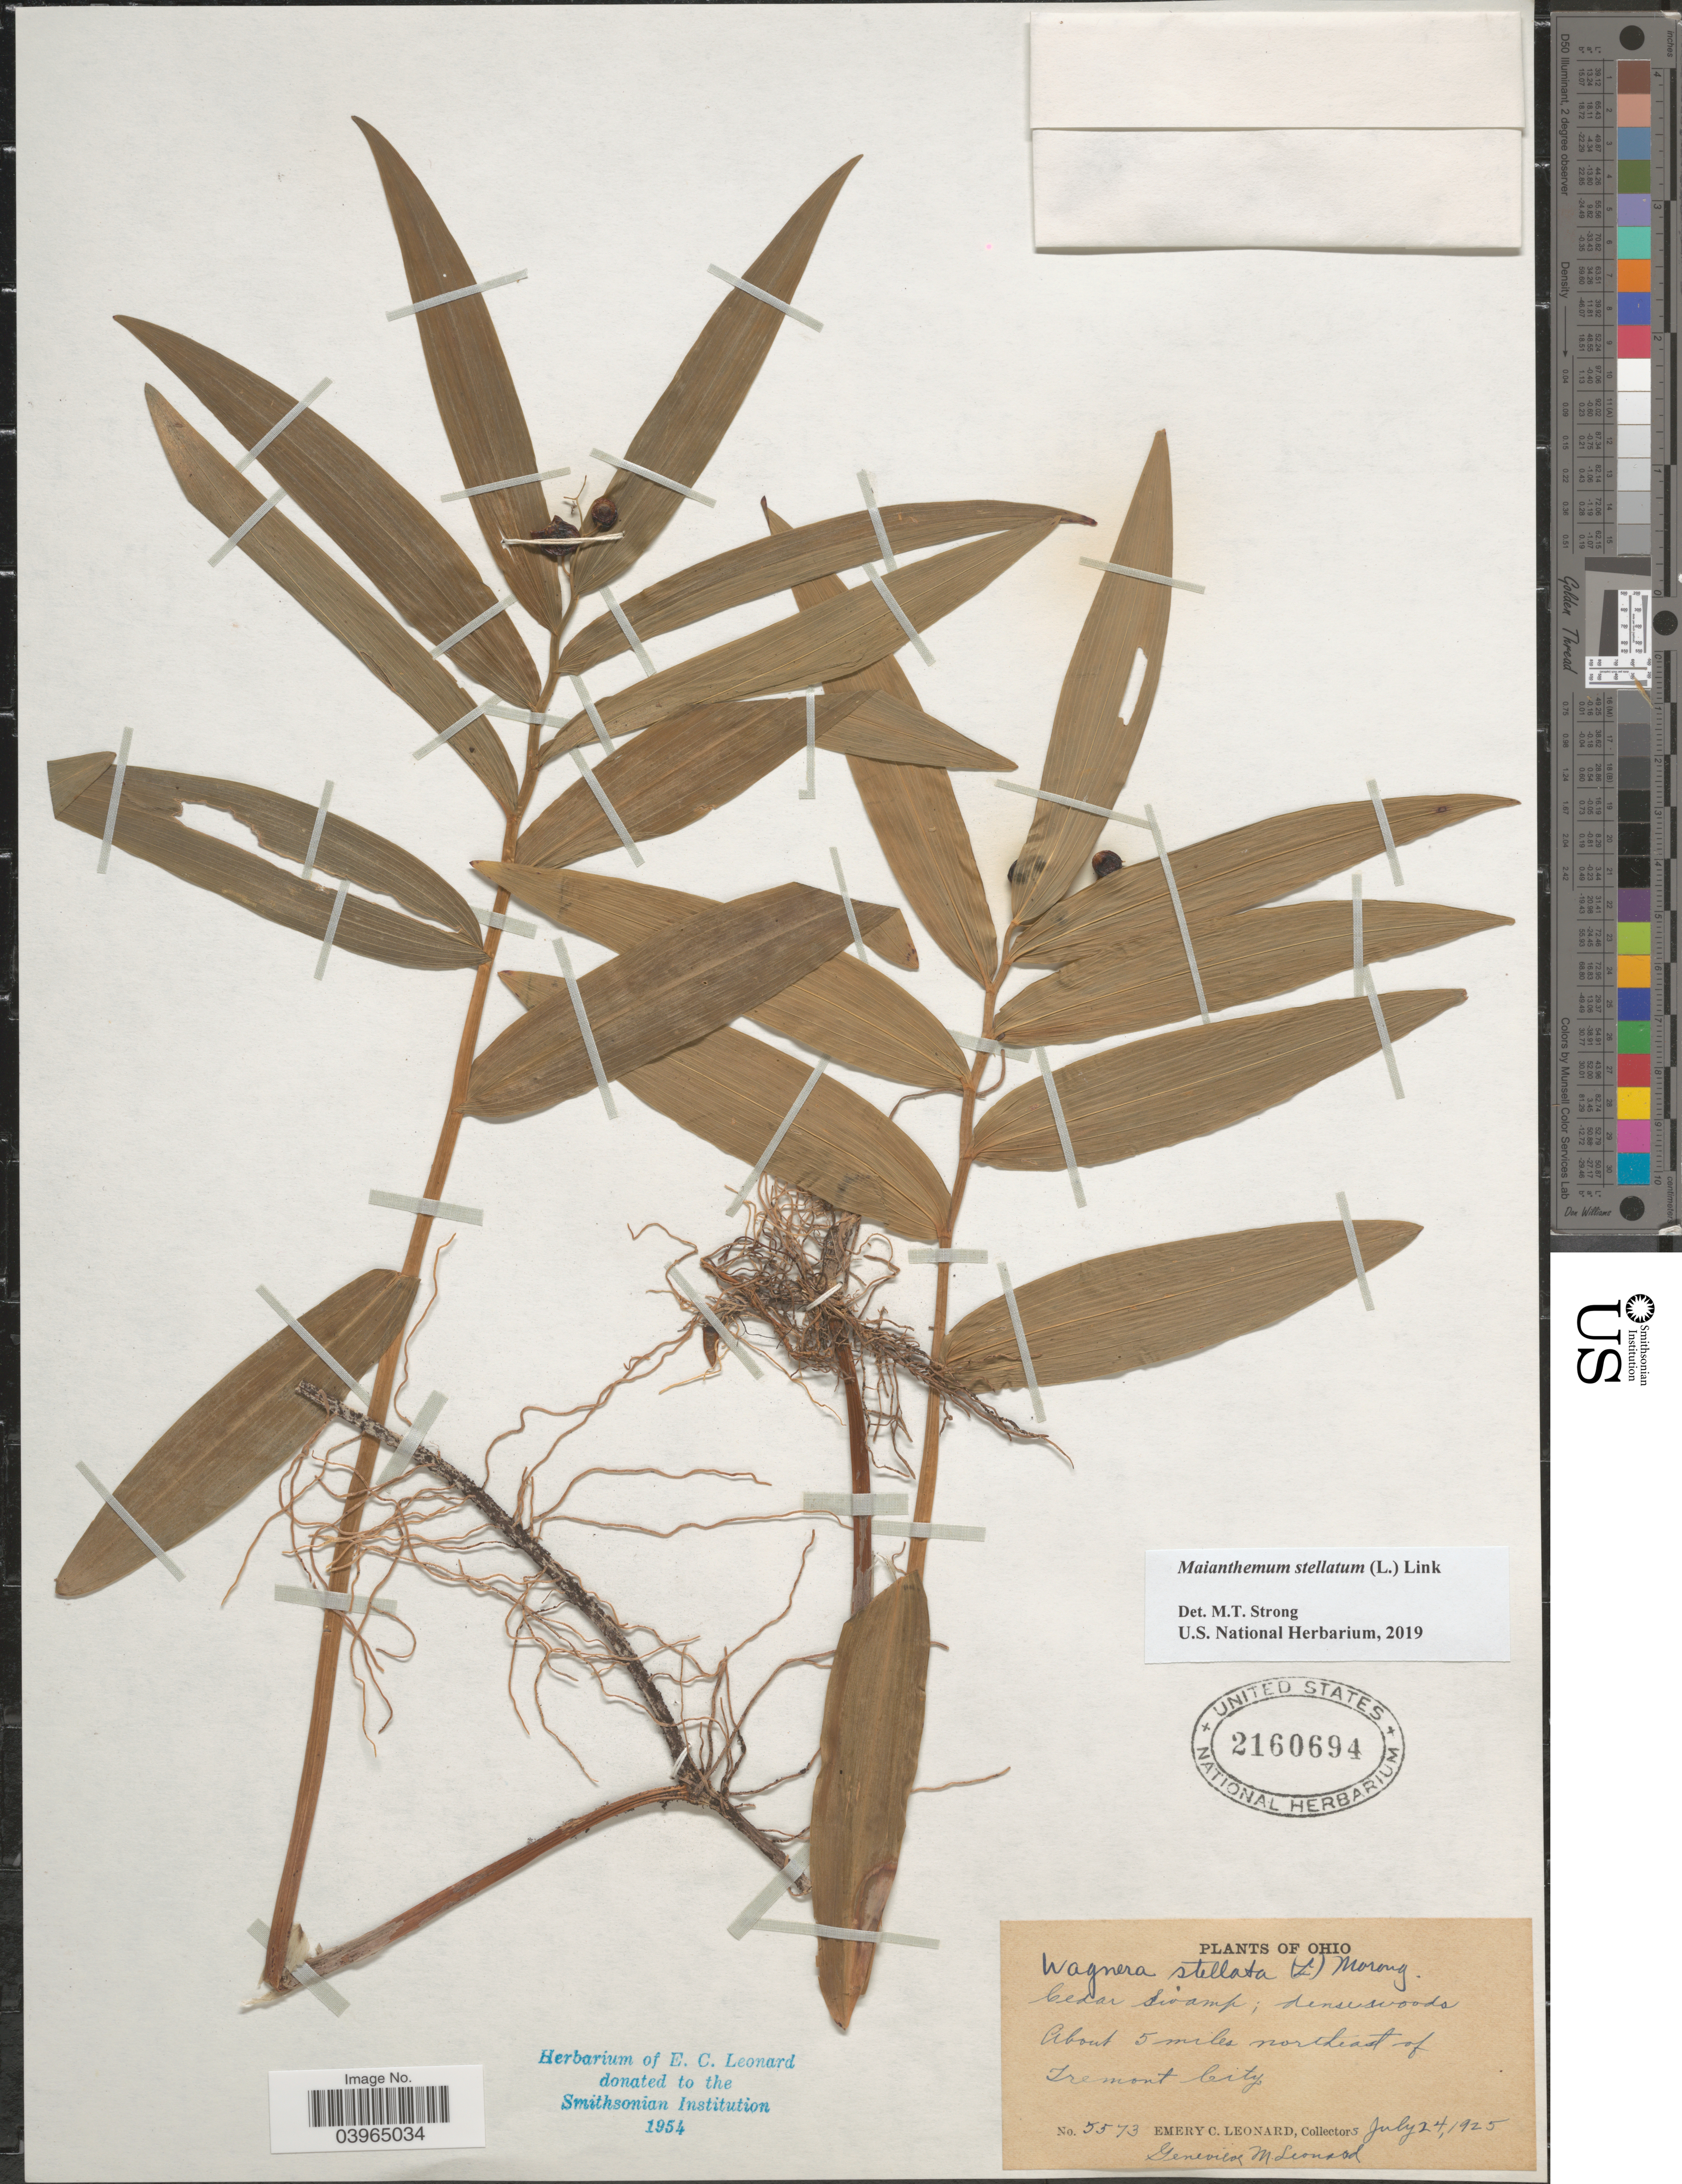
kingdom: Plantae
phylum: Tracheophyta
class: Liliopsida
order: Asparagales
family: Asparagaceae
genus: Maianthemum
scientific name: Maianthemum stellatum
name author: (L.) Link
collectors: E. C. Leonard & G. M. Leonard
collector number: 5573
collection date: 1925-07-24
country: United States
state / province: Ohio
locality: Cedar Swamp; dense woods. About 5 miles northeast of Tremont City.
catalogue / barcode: US 2160694